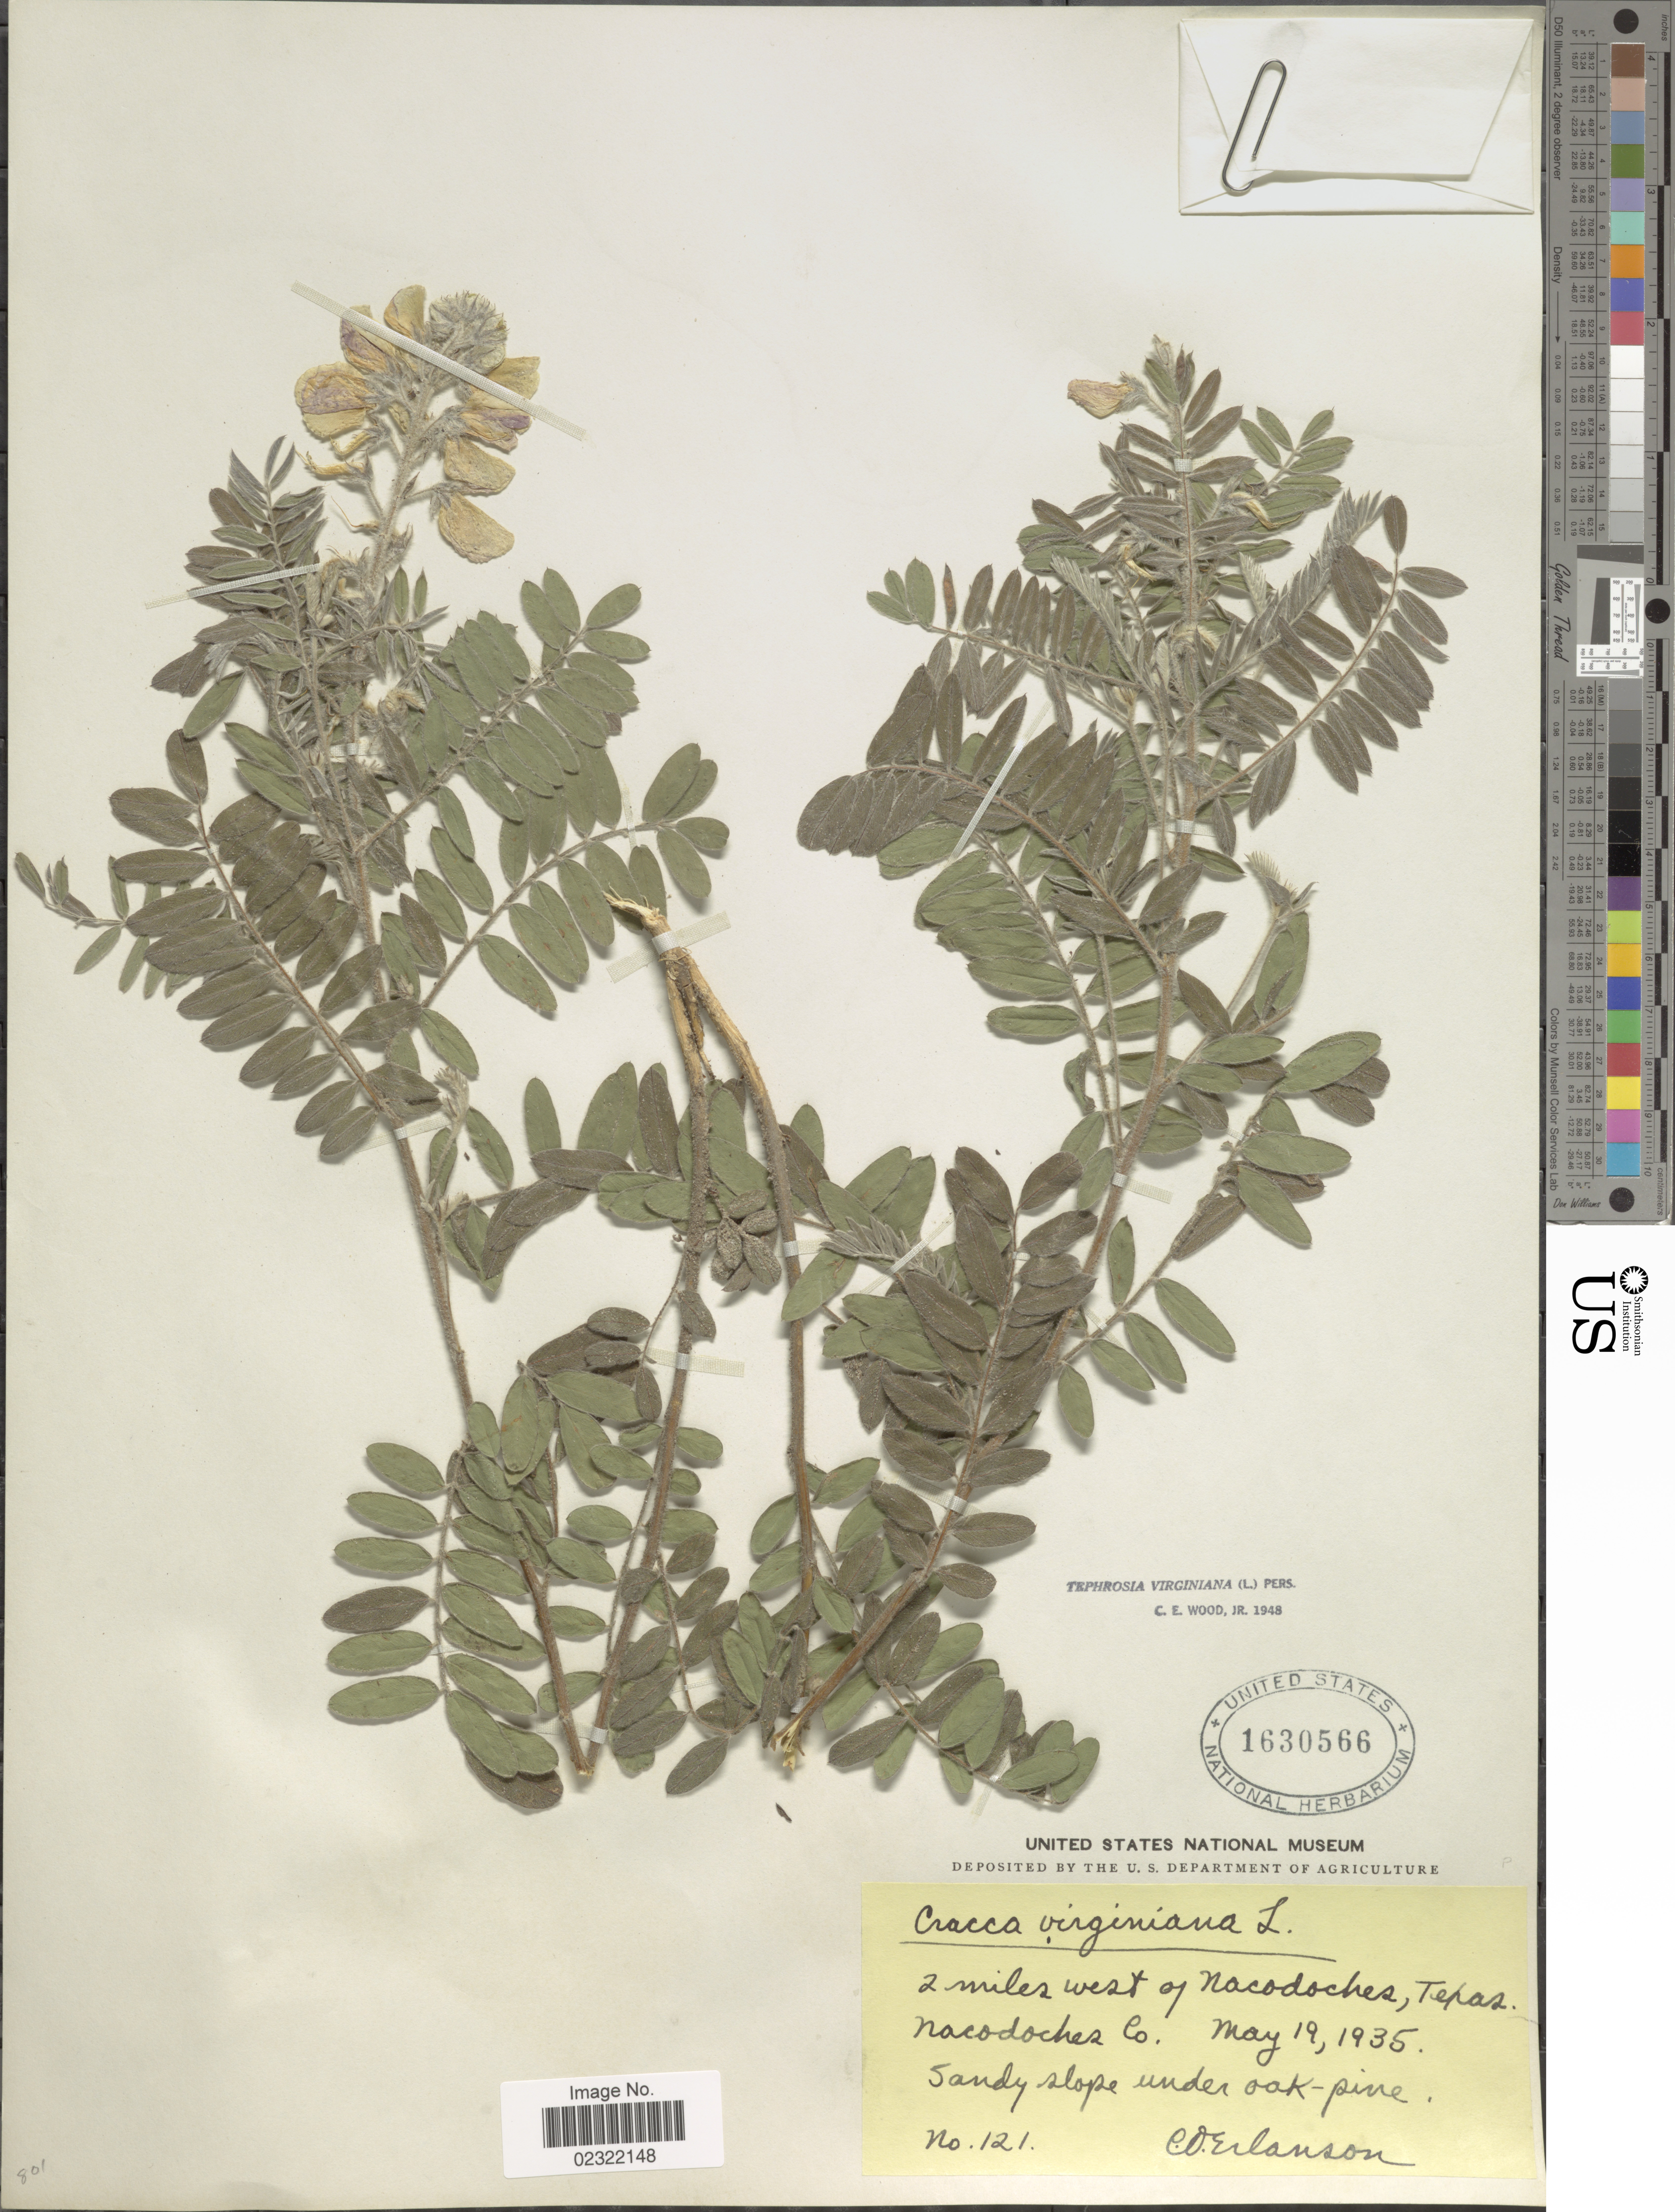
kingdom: Plantae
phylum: Tracheophyta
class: Magnoliopsida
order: Fabales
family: Fabaceae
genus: Tephrosia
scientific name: Tephrosia virginiana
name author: (L.) Pers.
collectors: C. O. Erlanson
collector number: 121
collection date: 1935-05-19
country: United States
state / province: Texas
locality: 2 miles west of Nacodoches, Nacodockes Co, Sandy slope under oak-pine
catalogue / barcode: US 1630566